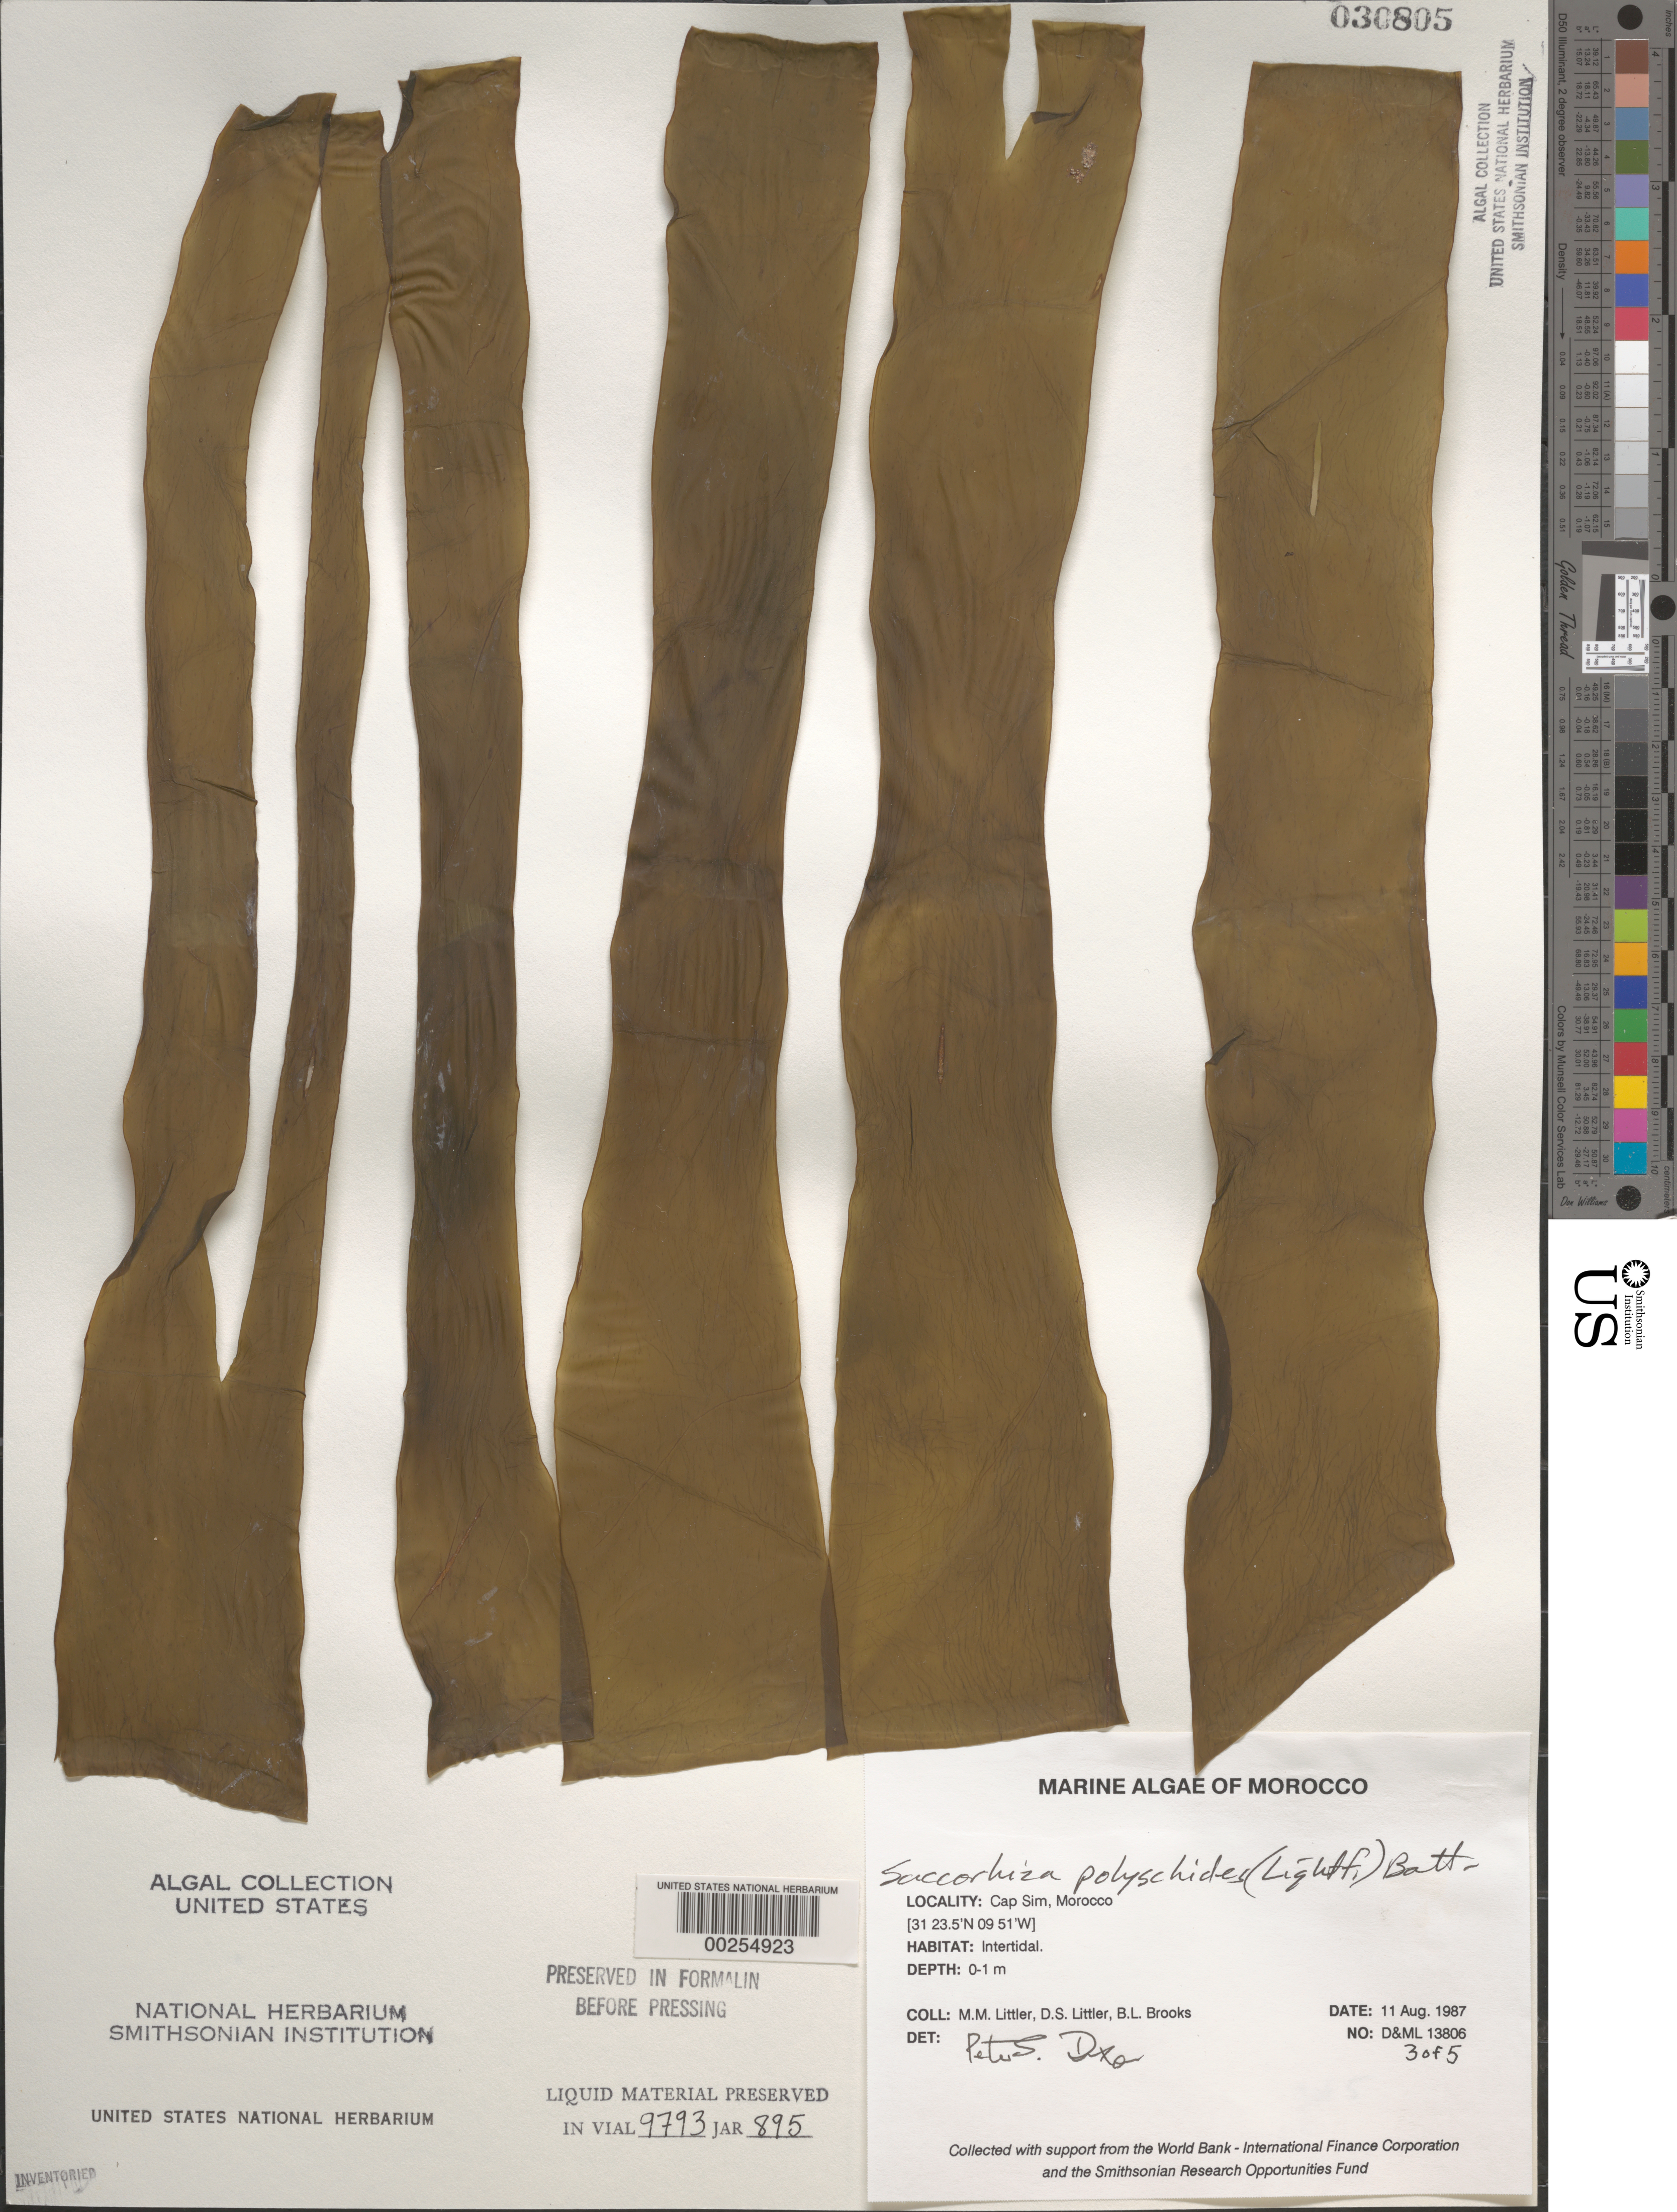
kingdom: Chromista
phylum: Foraminifera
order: Astrorhizida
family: Hyperamminidae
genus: Saccorhiza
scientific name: Saccorhiza polyschides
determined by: Dixon, P. S.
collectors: M. M. Littler, D. S. Littler & B. Brooks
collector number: D&ML 13806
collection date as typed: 11 Aug 1987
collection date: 1987-08-11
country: Morocco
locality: Cap Sim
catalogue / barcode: US 30805